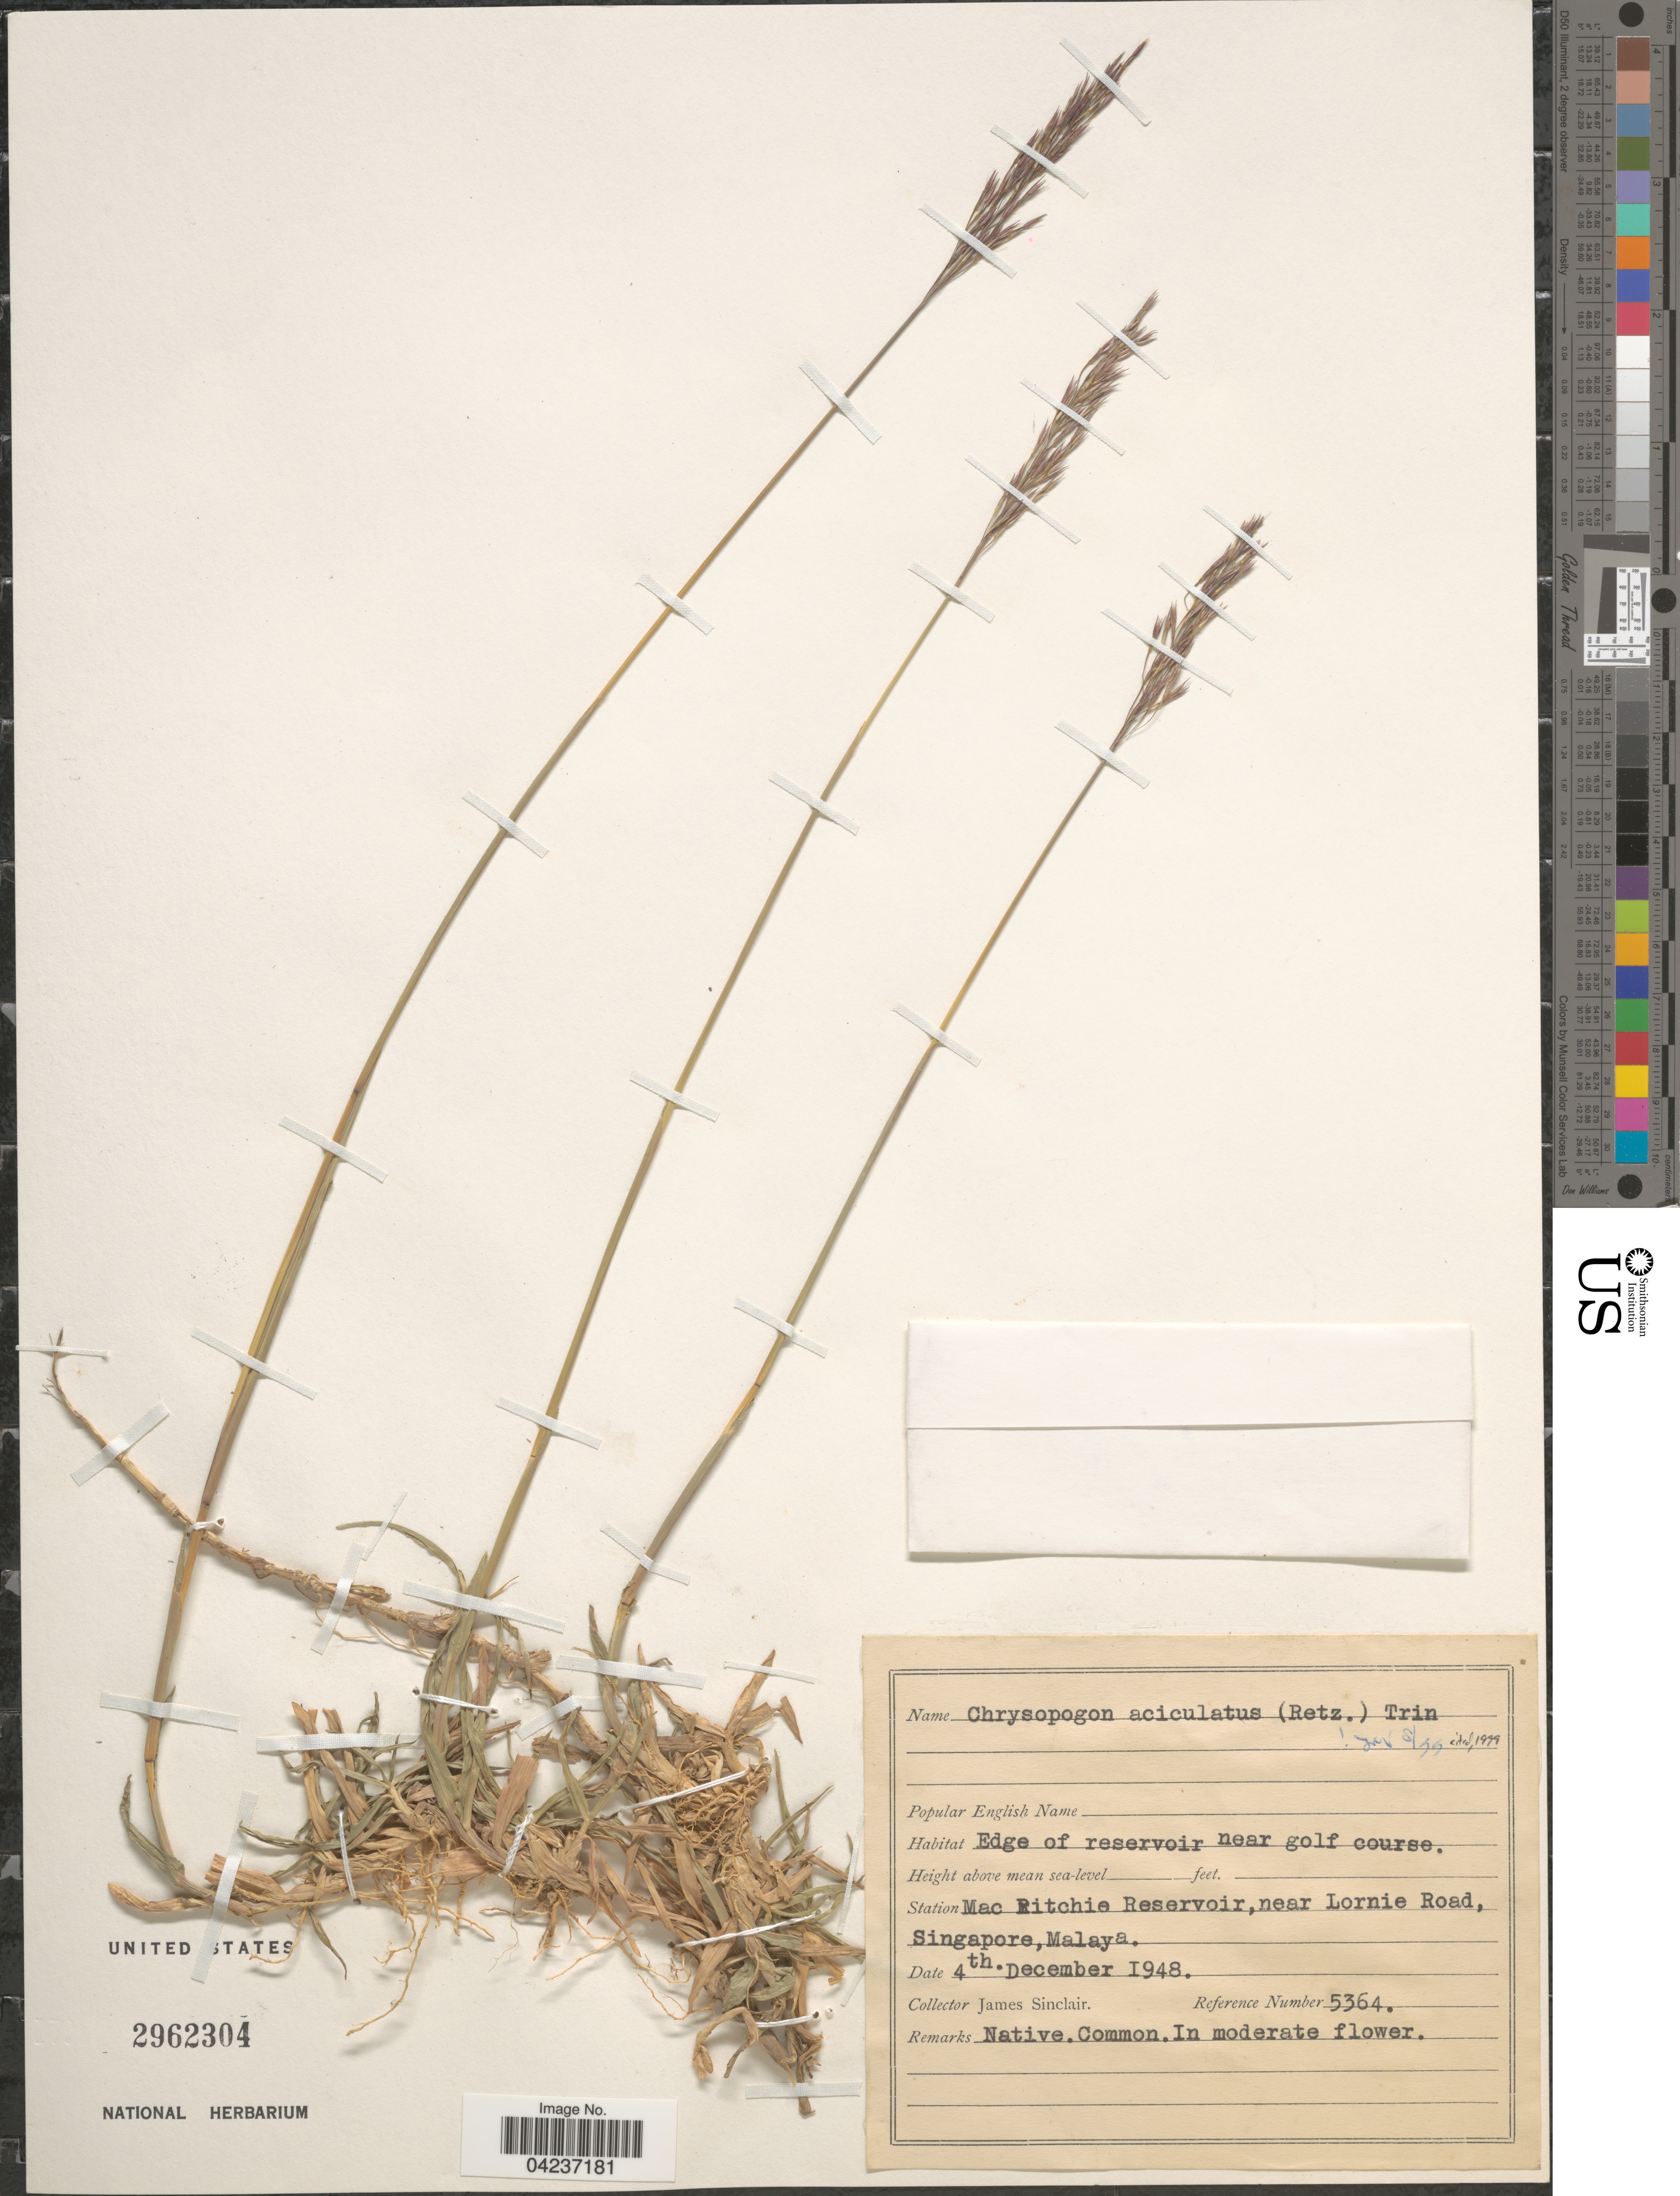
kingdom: Plantae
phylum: Tracheophyta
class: Liliopsida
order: Poales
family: Poaceae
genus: Chrysopogon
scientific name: Chrysopogon aciculatus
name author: (Retz.) Trin.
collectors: J. Sinclair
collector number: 5364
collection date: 1948-12-04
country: Singapore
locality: Edge of reservoir near golf course. Station Mac Ritchie Reservoir, near Lornie Road, Singapore, Malaya.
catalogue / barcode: US 2962304